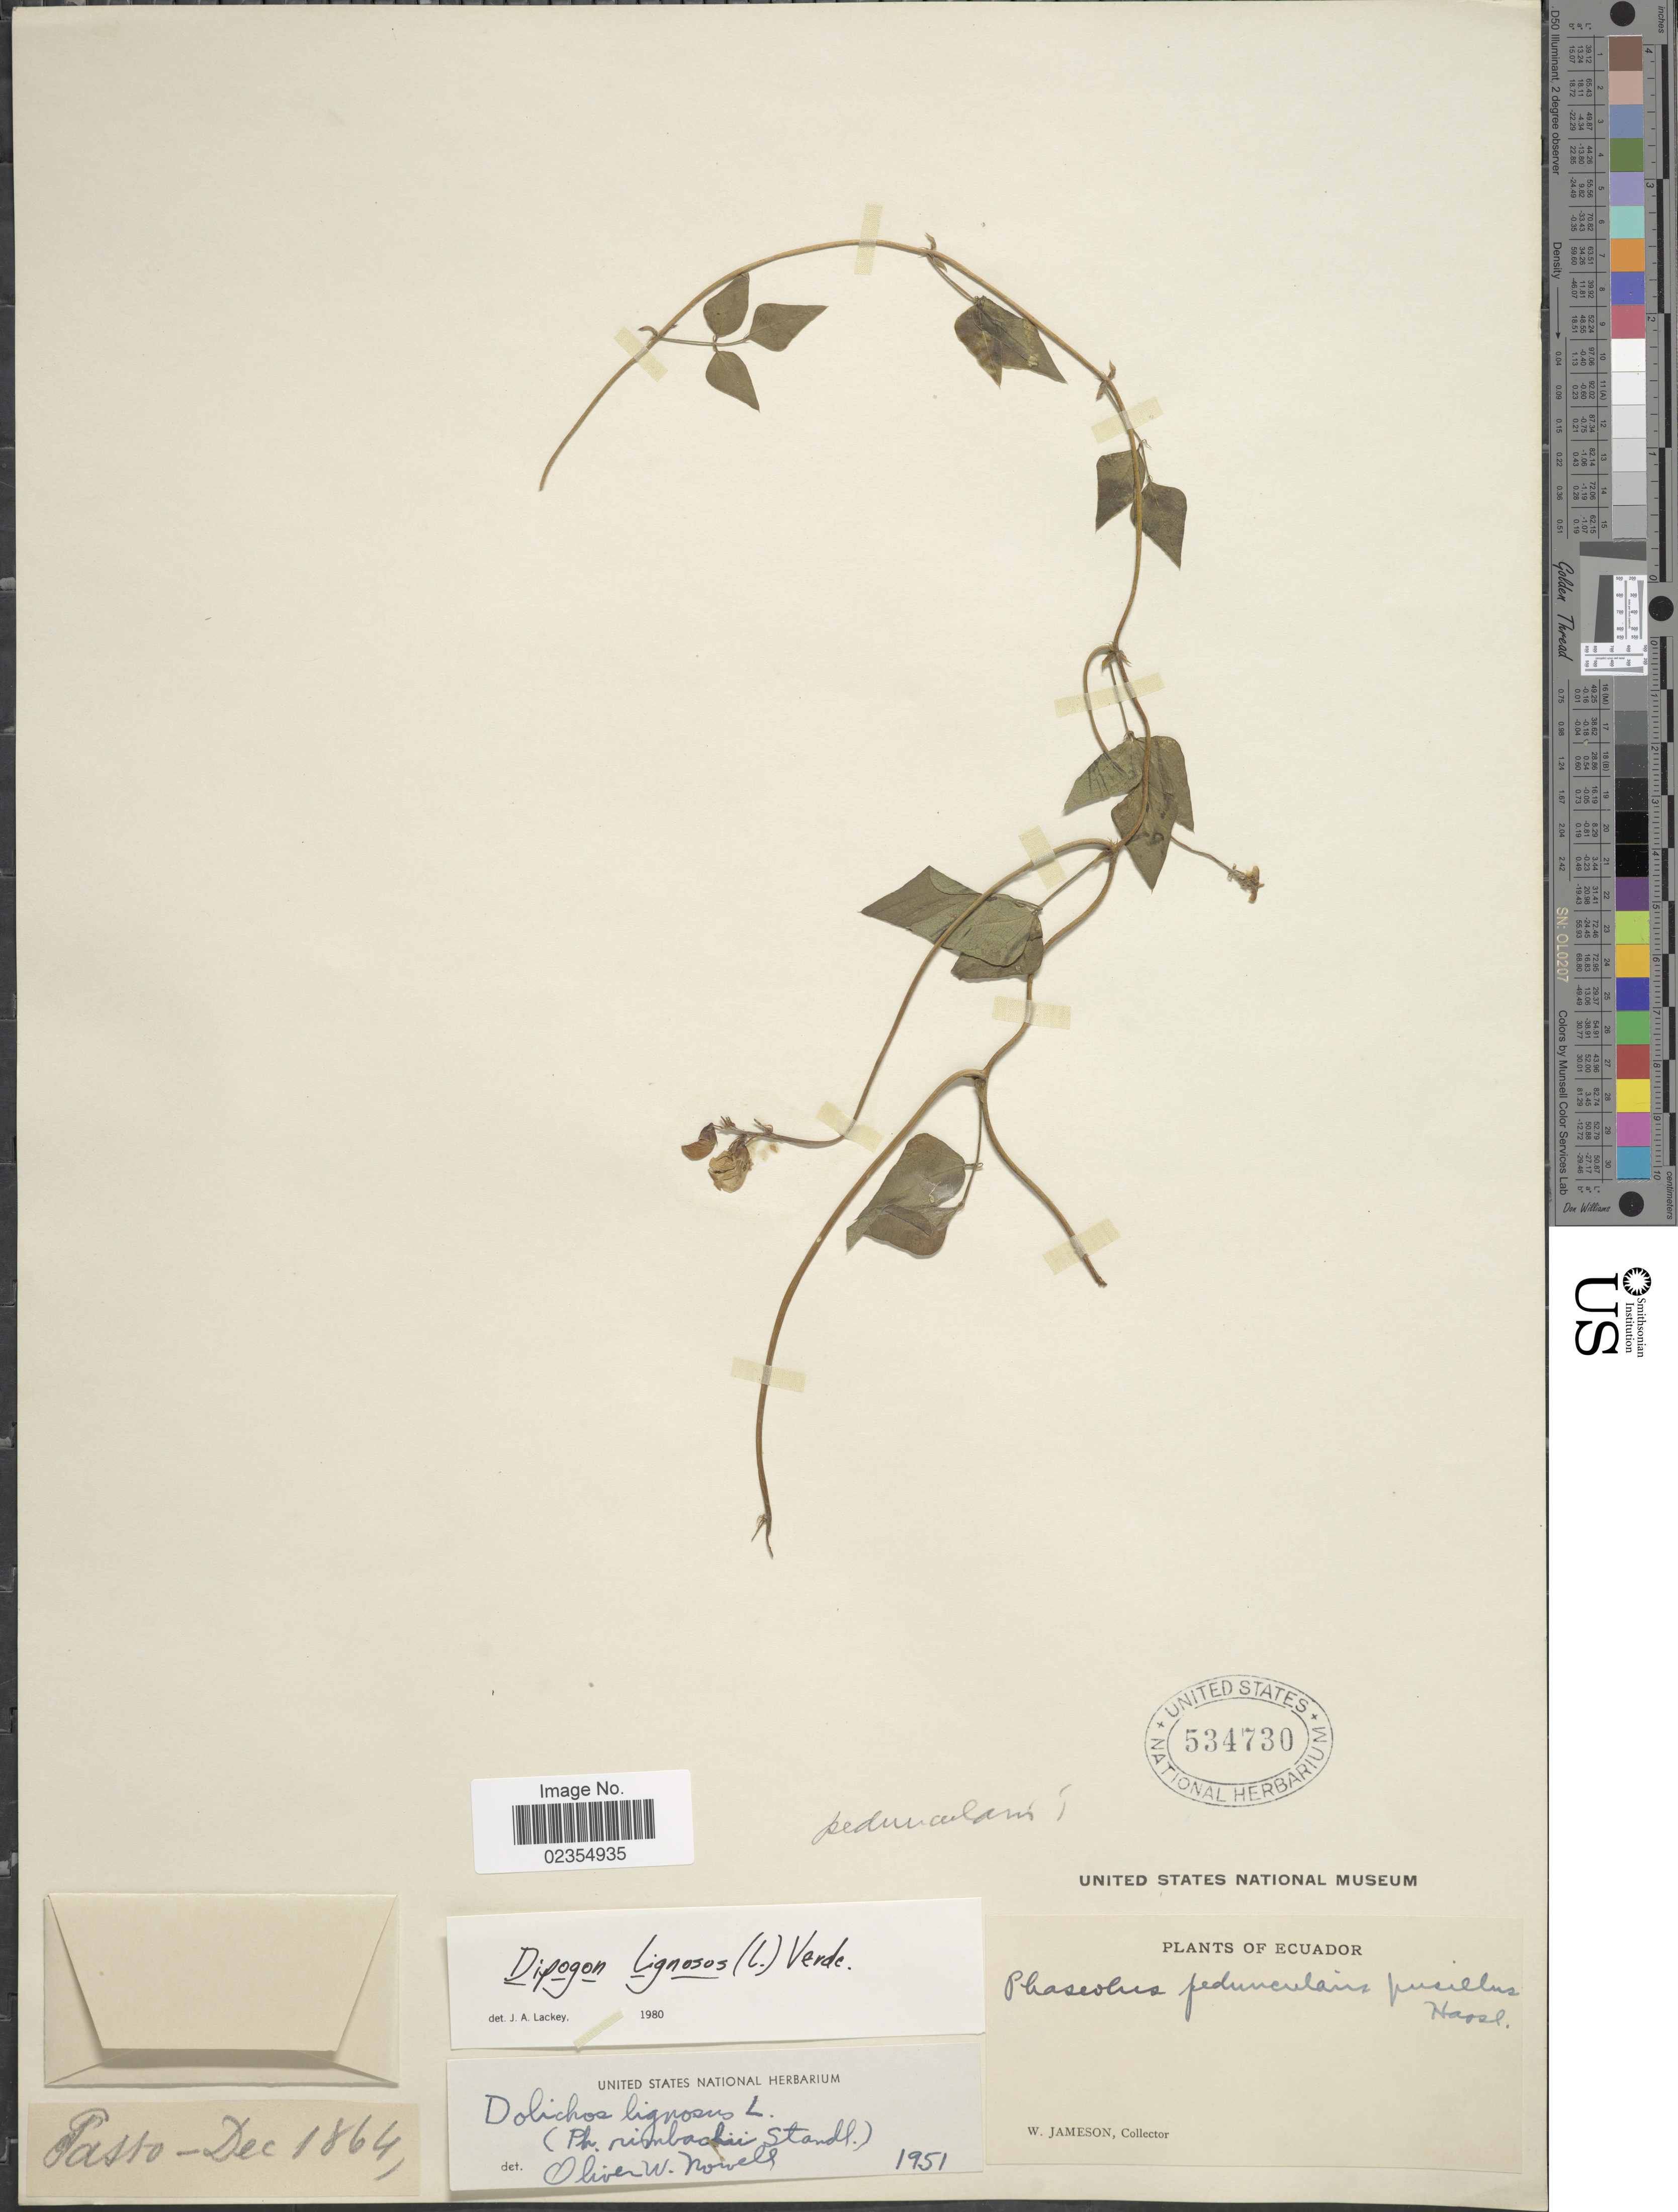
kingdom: Plantae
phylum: Tracheophyta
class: Magnoliopsida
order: Fabales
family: Fabaceae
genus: Dipogon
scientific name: Dipogon lignosus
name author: (L.) Verdc.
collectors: W. Jameson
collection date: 1864-12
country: Ecuador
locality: Pasto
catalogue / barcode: US 534730